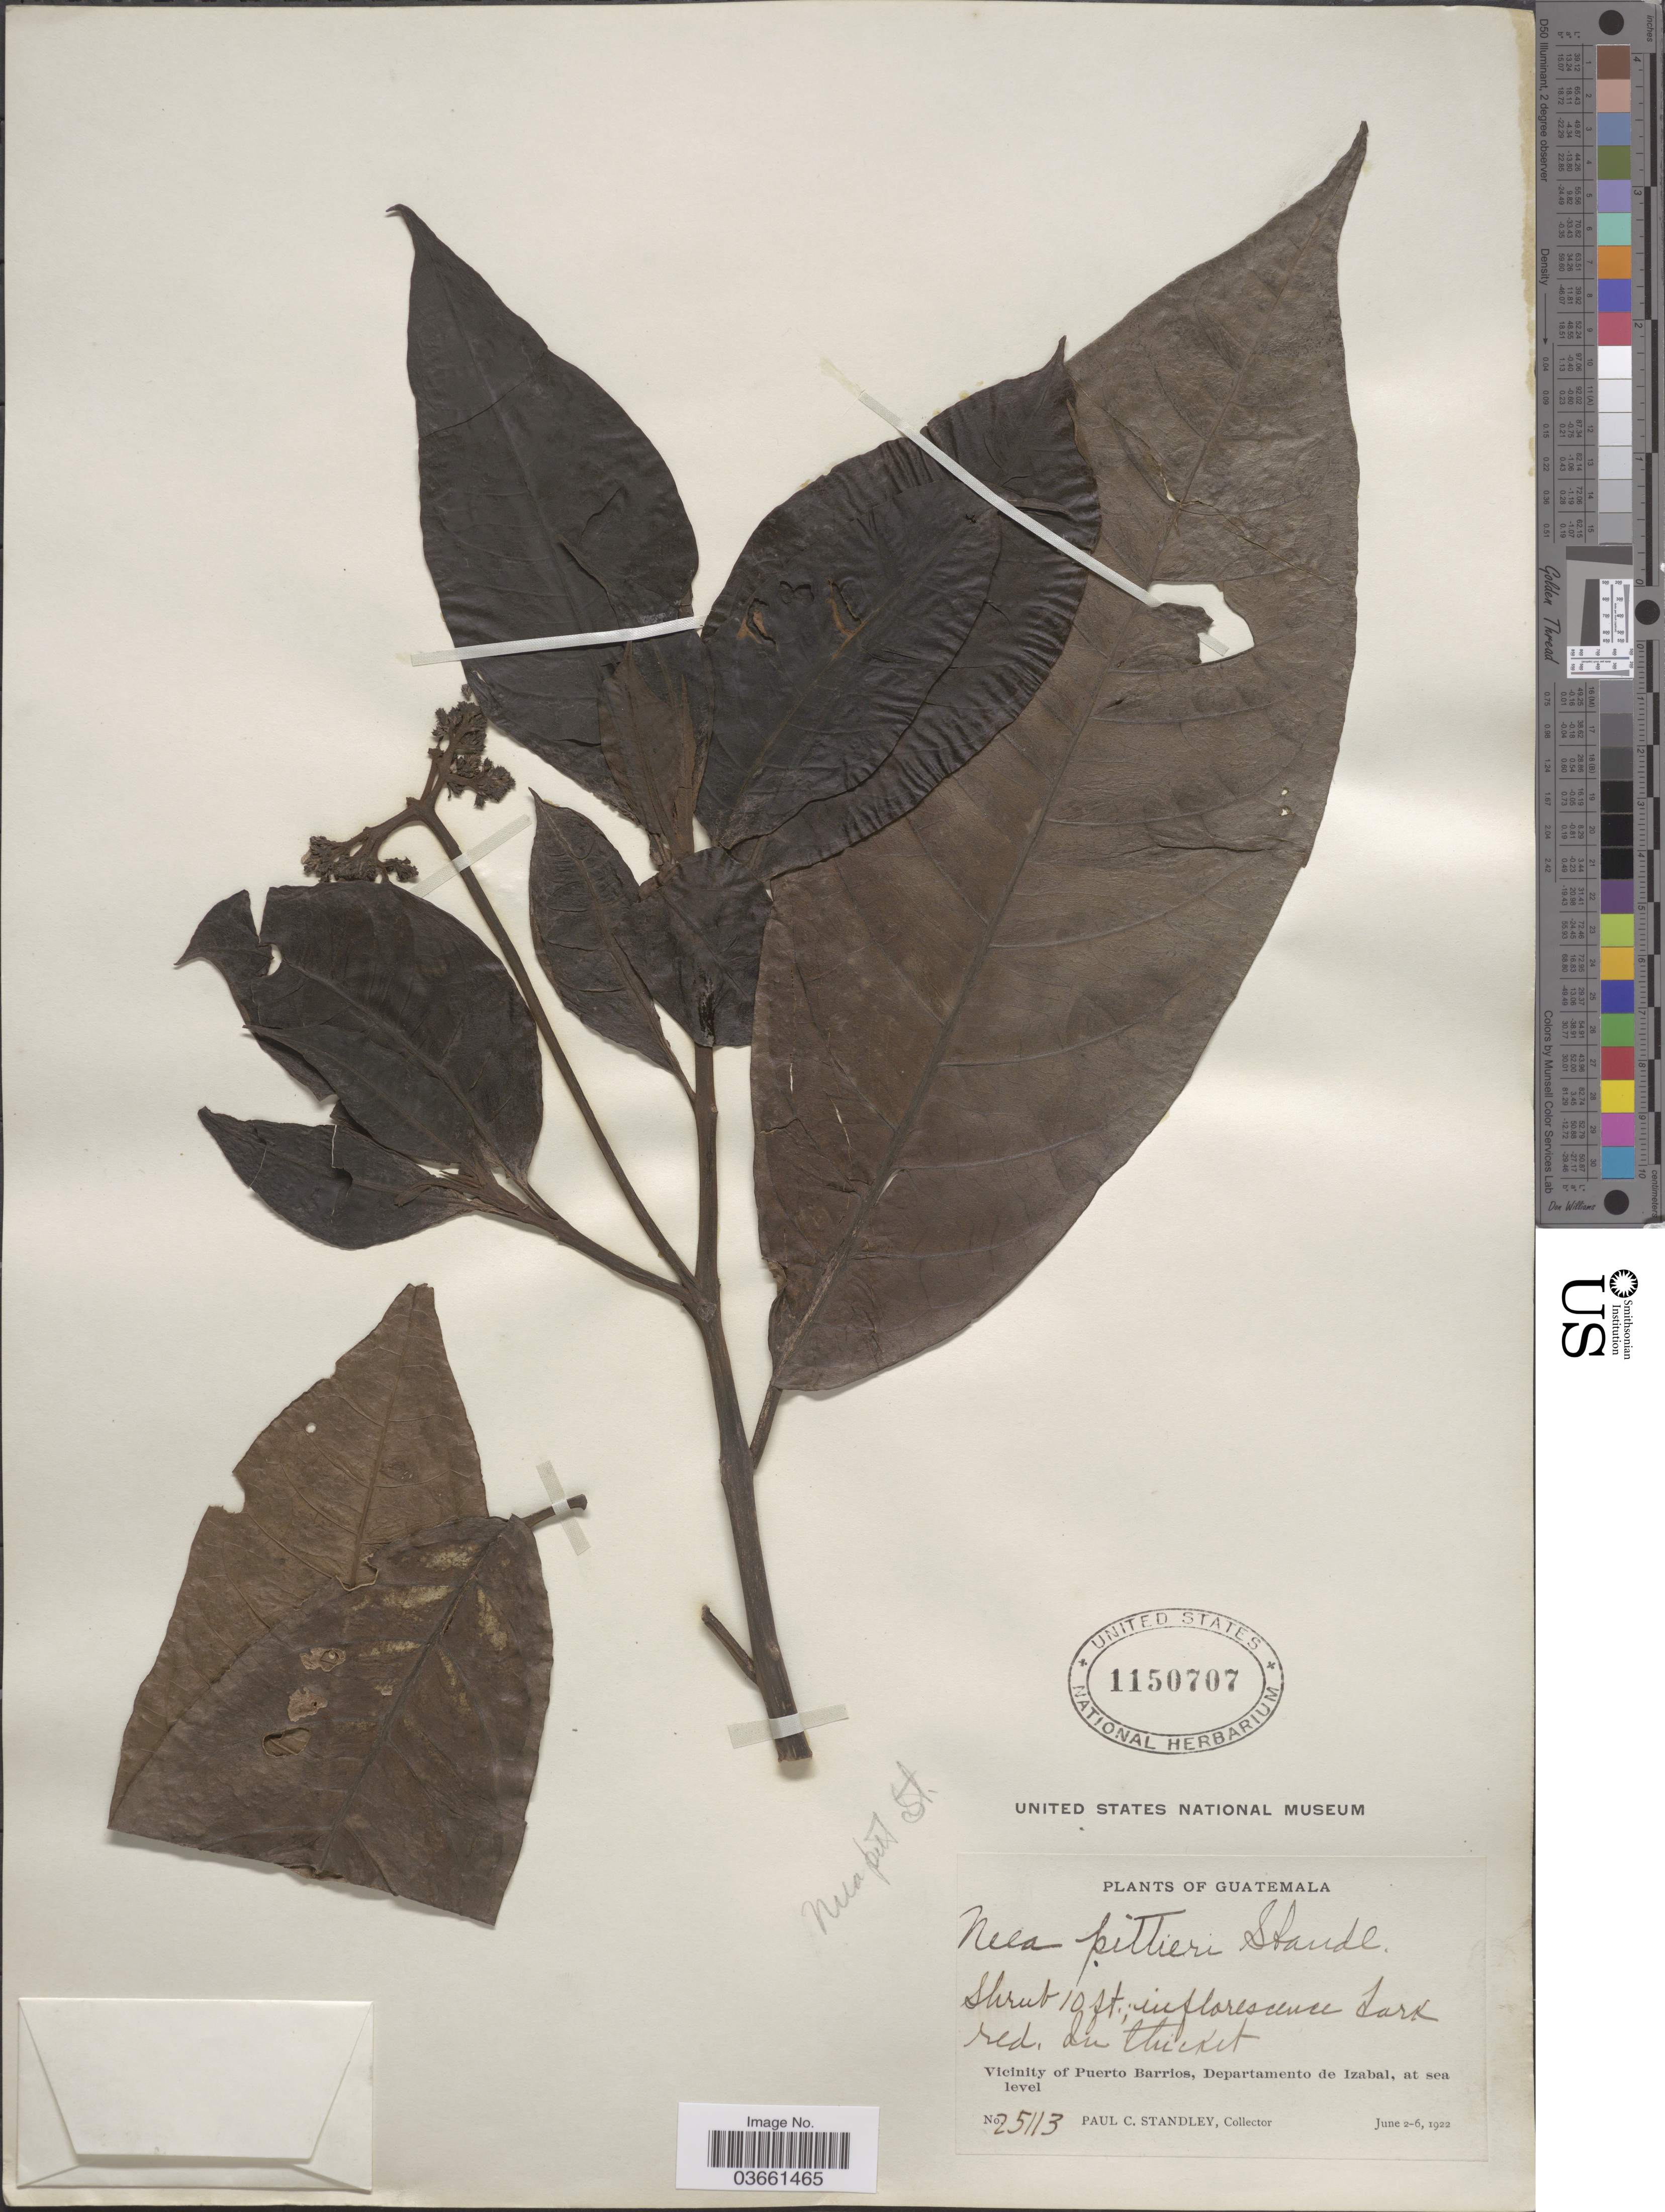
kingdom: Plantae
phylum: Tracheophyta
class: Magnoliopsida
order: Caryophyllales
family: Nyctaginaceae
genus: Neea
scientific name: Neea amplifolia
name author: Donn. Sm.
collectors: P. C. Standley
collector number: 25113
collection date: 1922-06-02/1922-06-06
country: Guatemala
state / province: Izabal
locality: Vicinity of Puerto Barrios, Departamento de Izabal.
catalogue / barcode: US 1150707